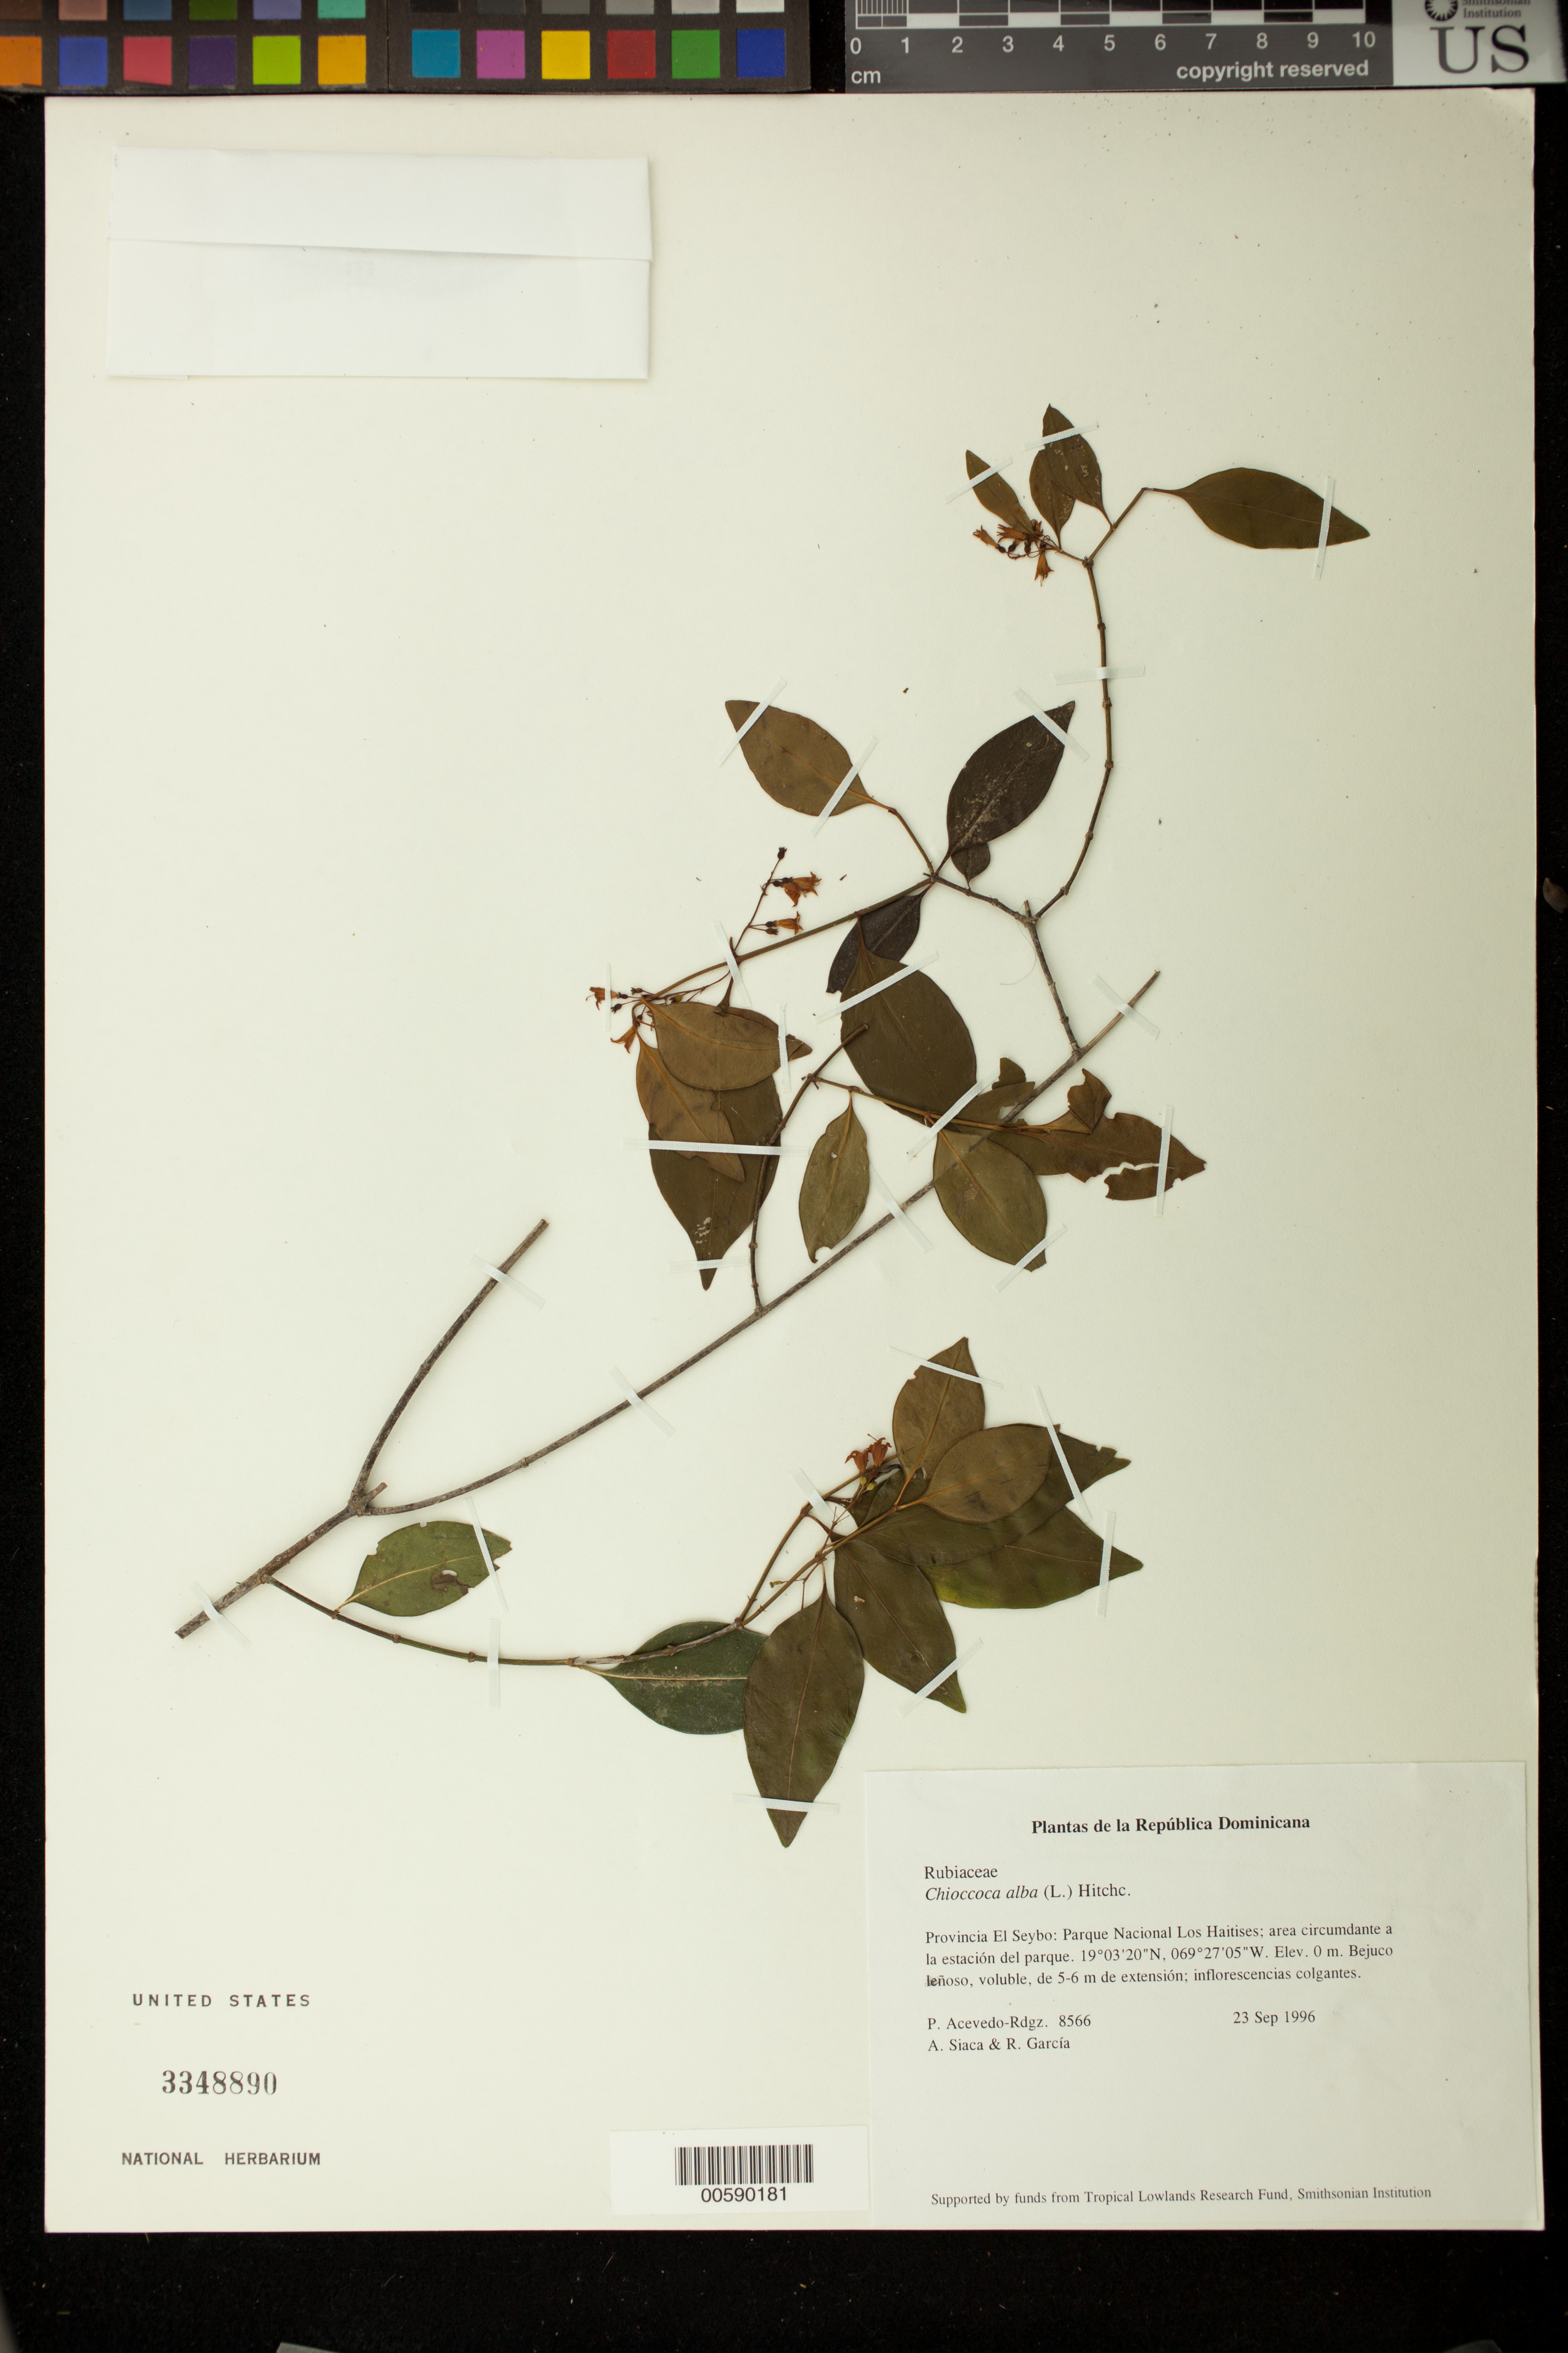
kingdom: Plantae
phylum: Tracheophyta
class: Magnoliopsida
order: Gentianales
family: Rubiaceae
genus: Chiococca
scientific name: Chiococca alba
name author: (L.) Hitchc.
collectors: P. Acevedo-Rodr., A. Siaca & R. G. García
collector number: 8566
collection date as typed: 23 Sep 1996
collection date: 1996-09-23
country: Dominican Republic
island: Hispaniola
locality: Provincia El Seibo: Parque Nacional Los Haitises; area circumdante a la estación del parque.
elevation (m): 0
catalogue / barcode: US 3348890